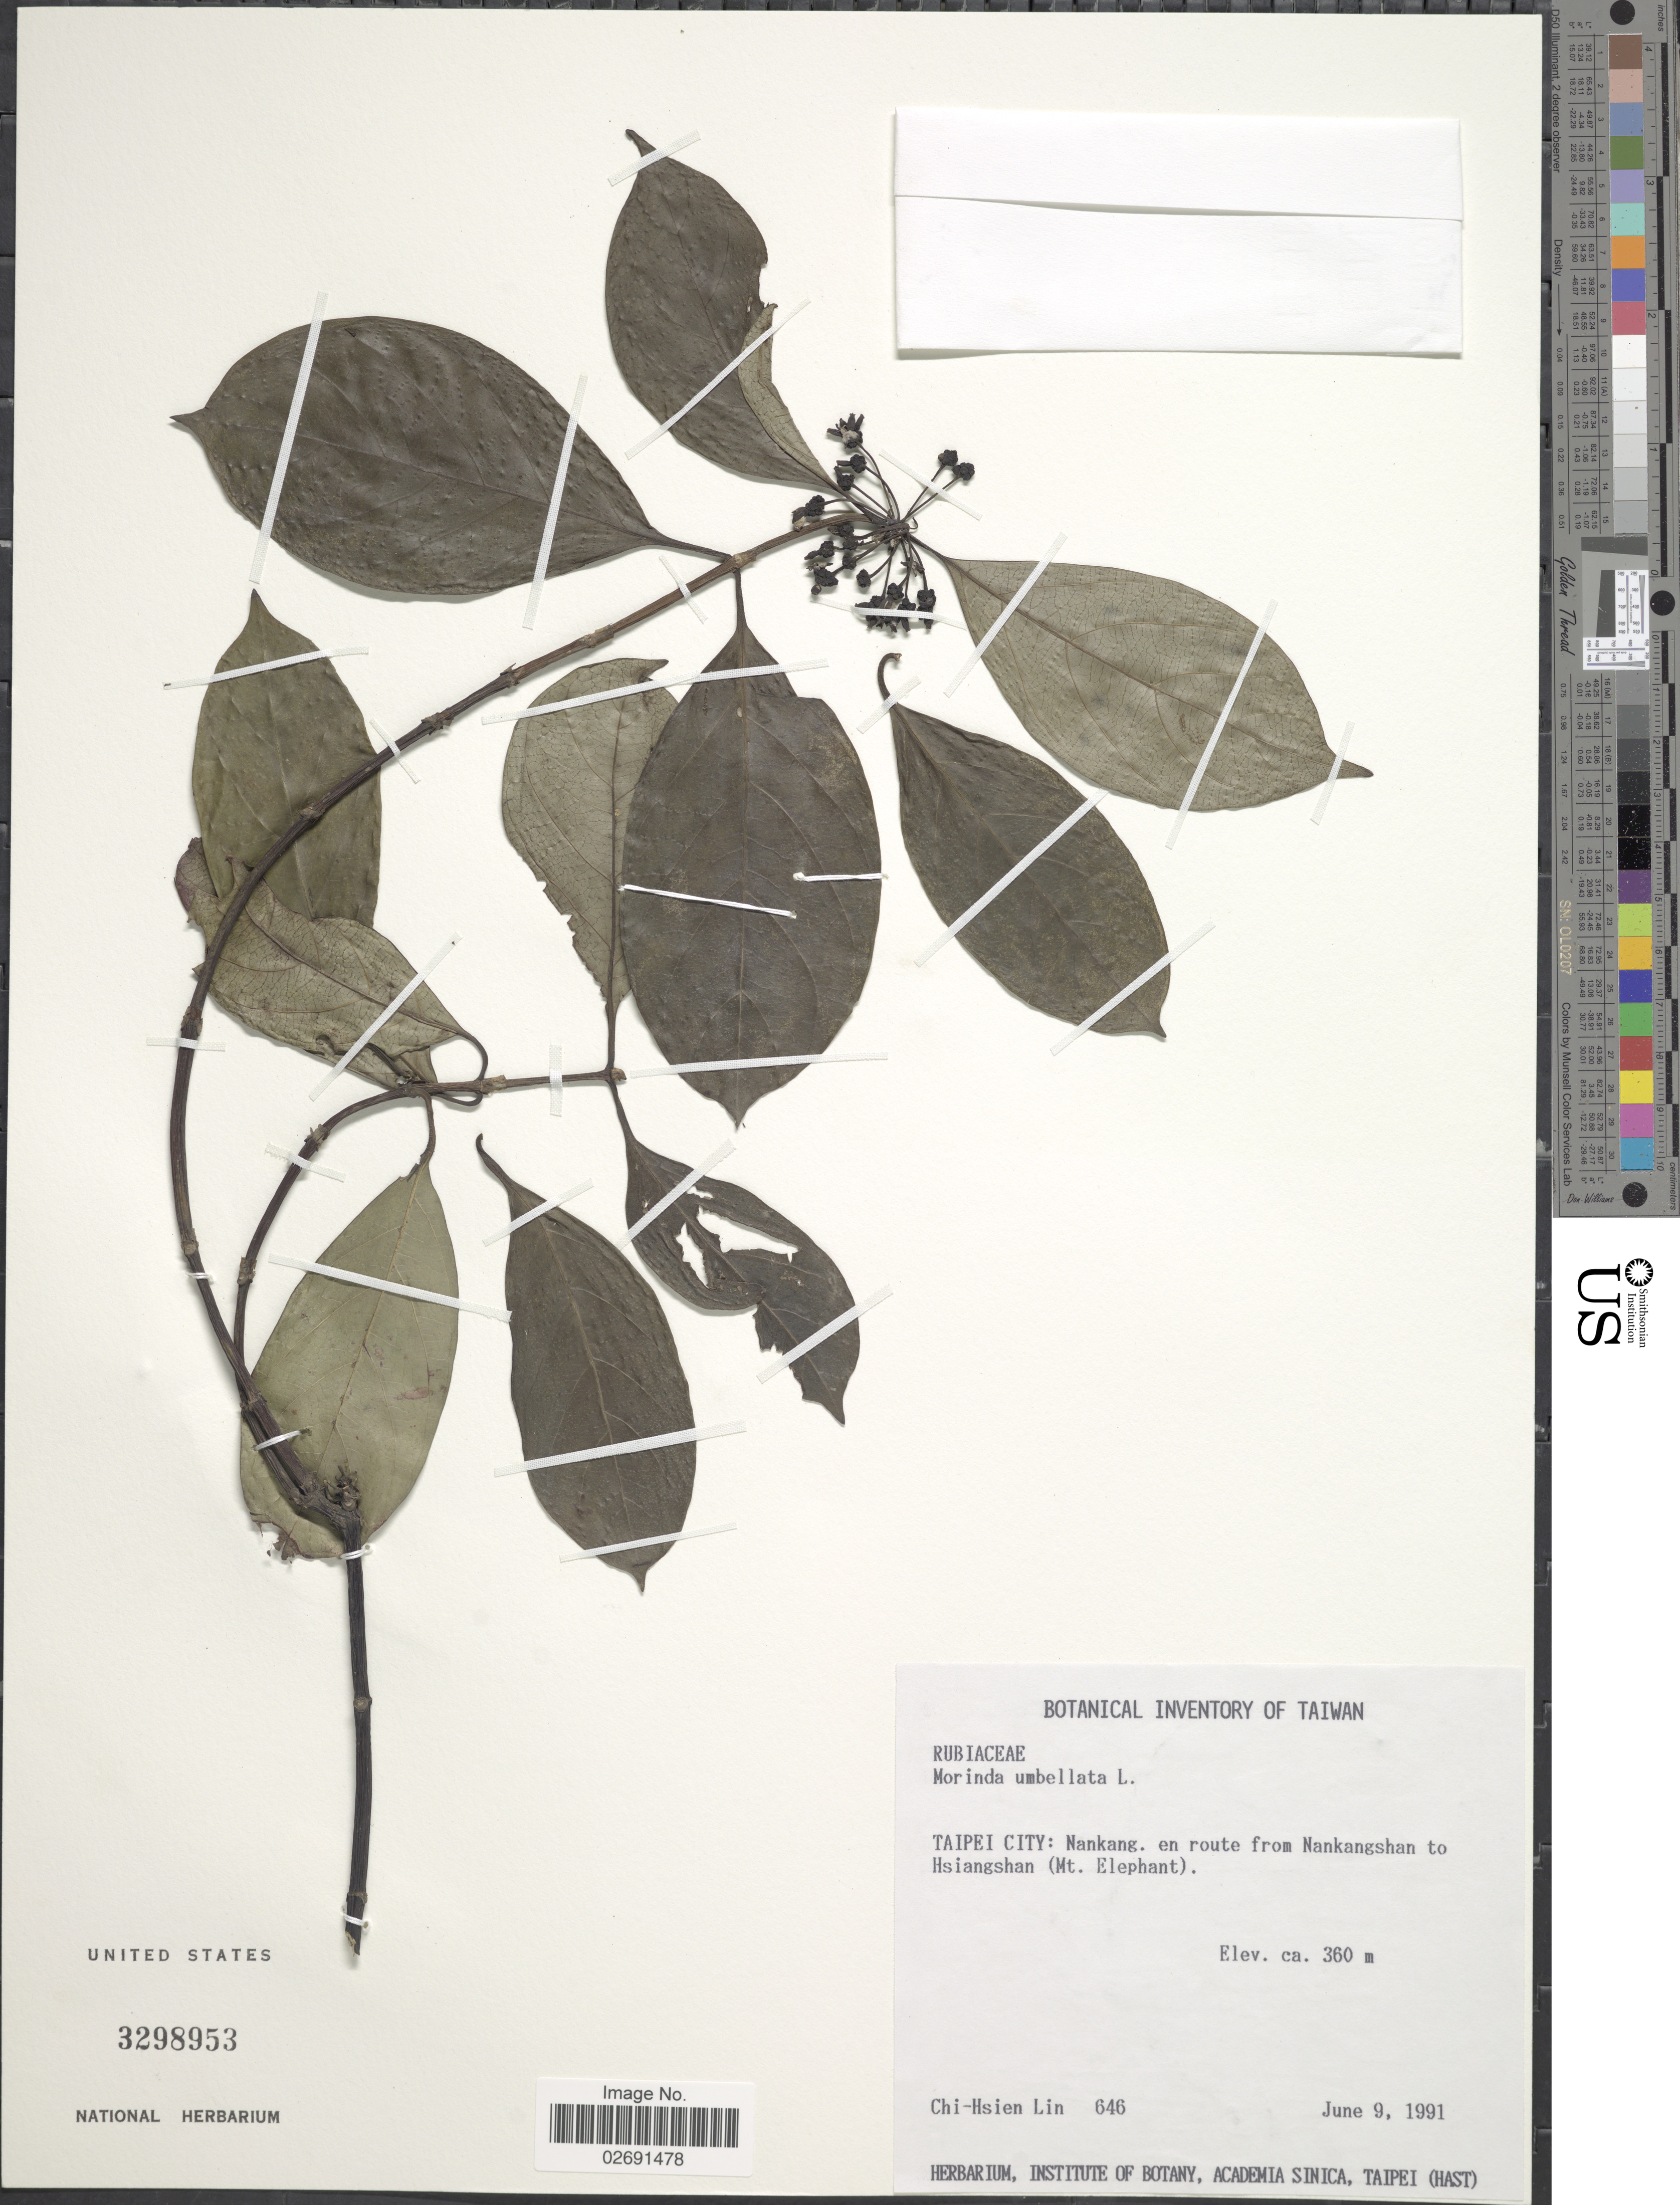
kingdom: Plantae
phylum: Tracheophyta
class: Magnoliopsida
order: Gentianales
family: Rubiaceae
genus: Gynochthodes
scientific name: Gynochthodes umbellata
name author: (L.) Razafim. & B. Bremer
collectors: C. Lin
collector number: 646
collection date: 1991-06-09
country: Taiwan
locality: Nankang, en route from Nankangshan to Hasiangshan (Mt. Elephant)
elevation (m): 360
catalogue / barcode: US 3298953